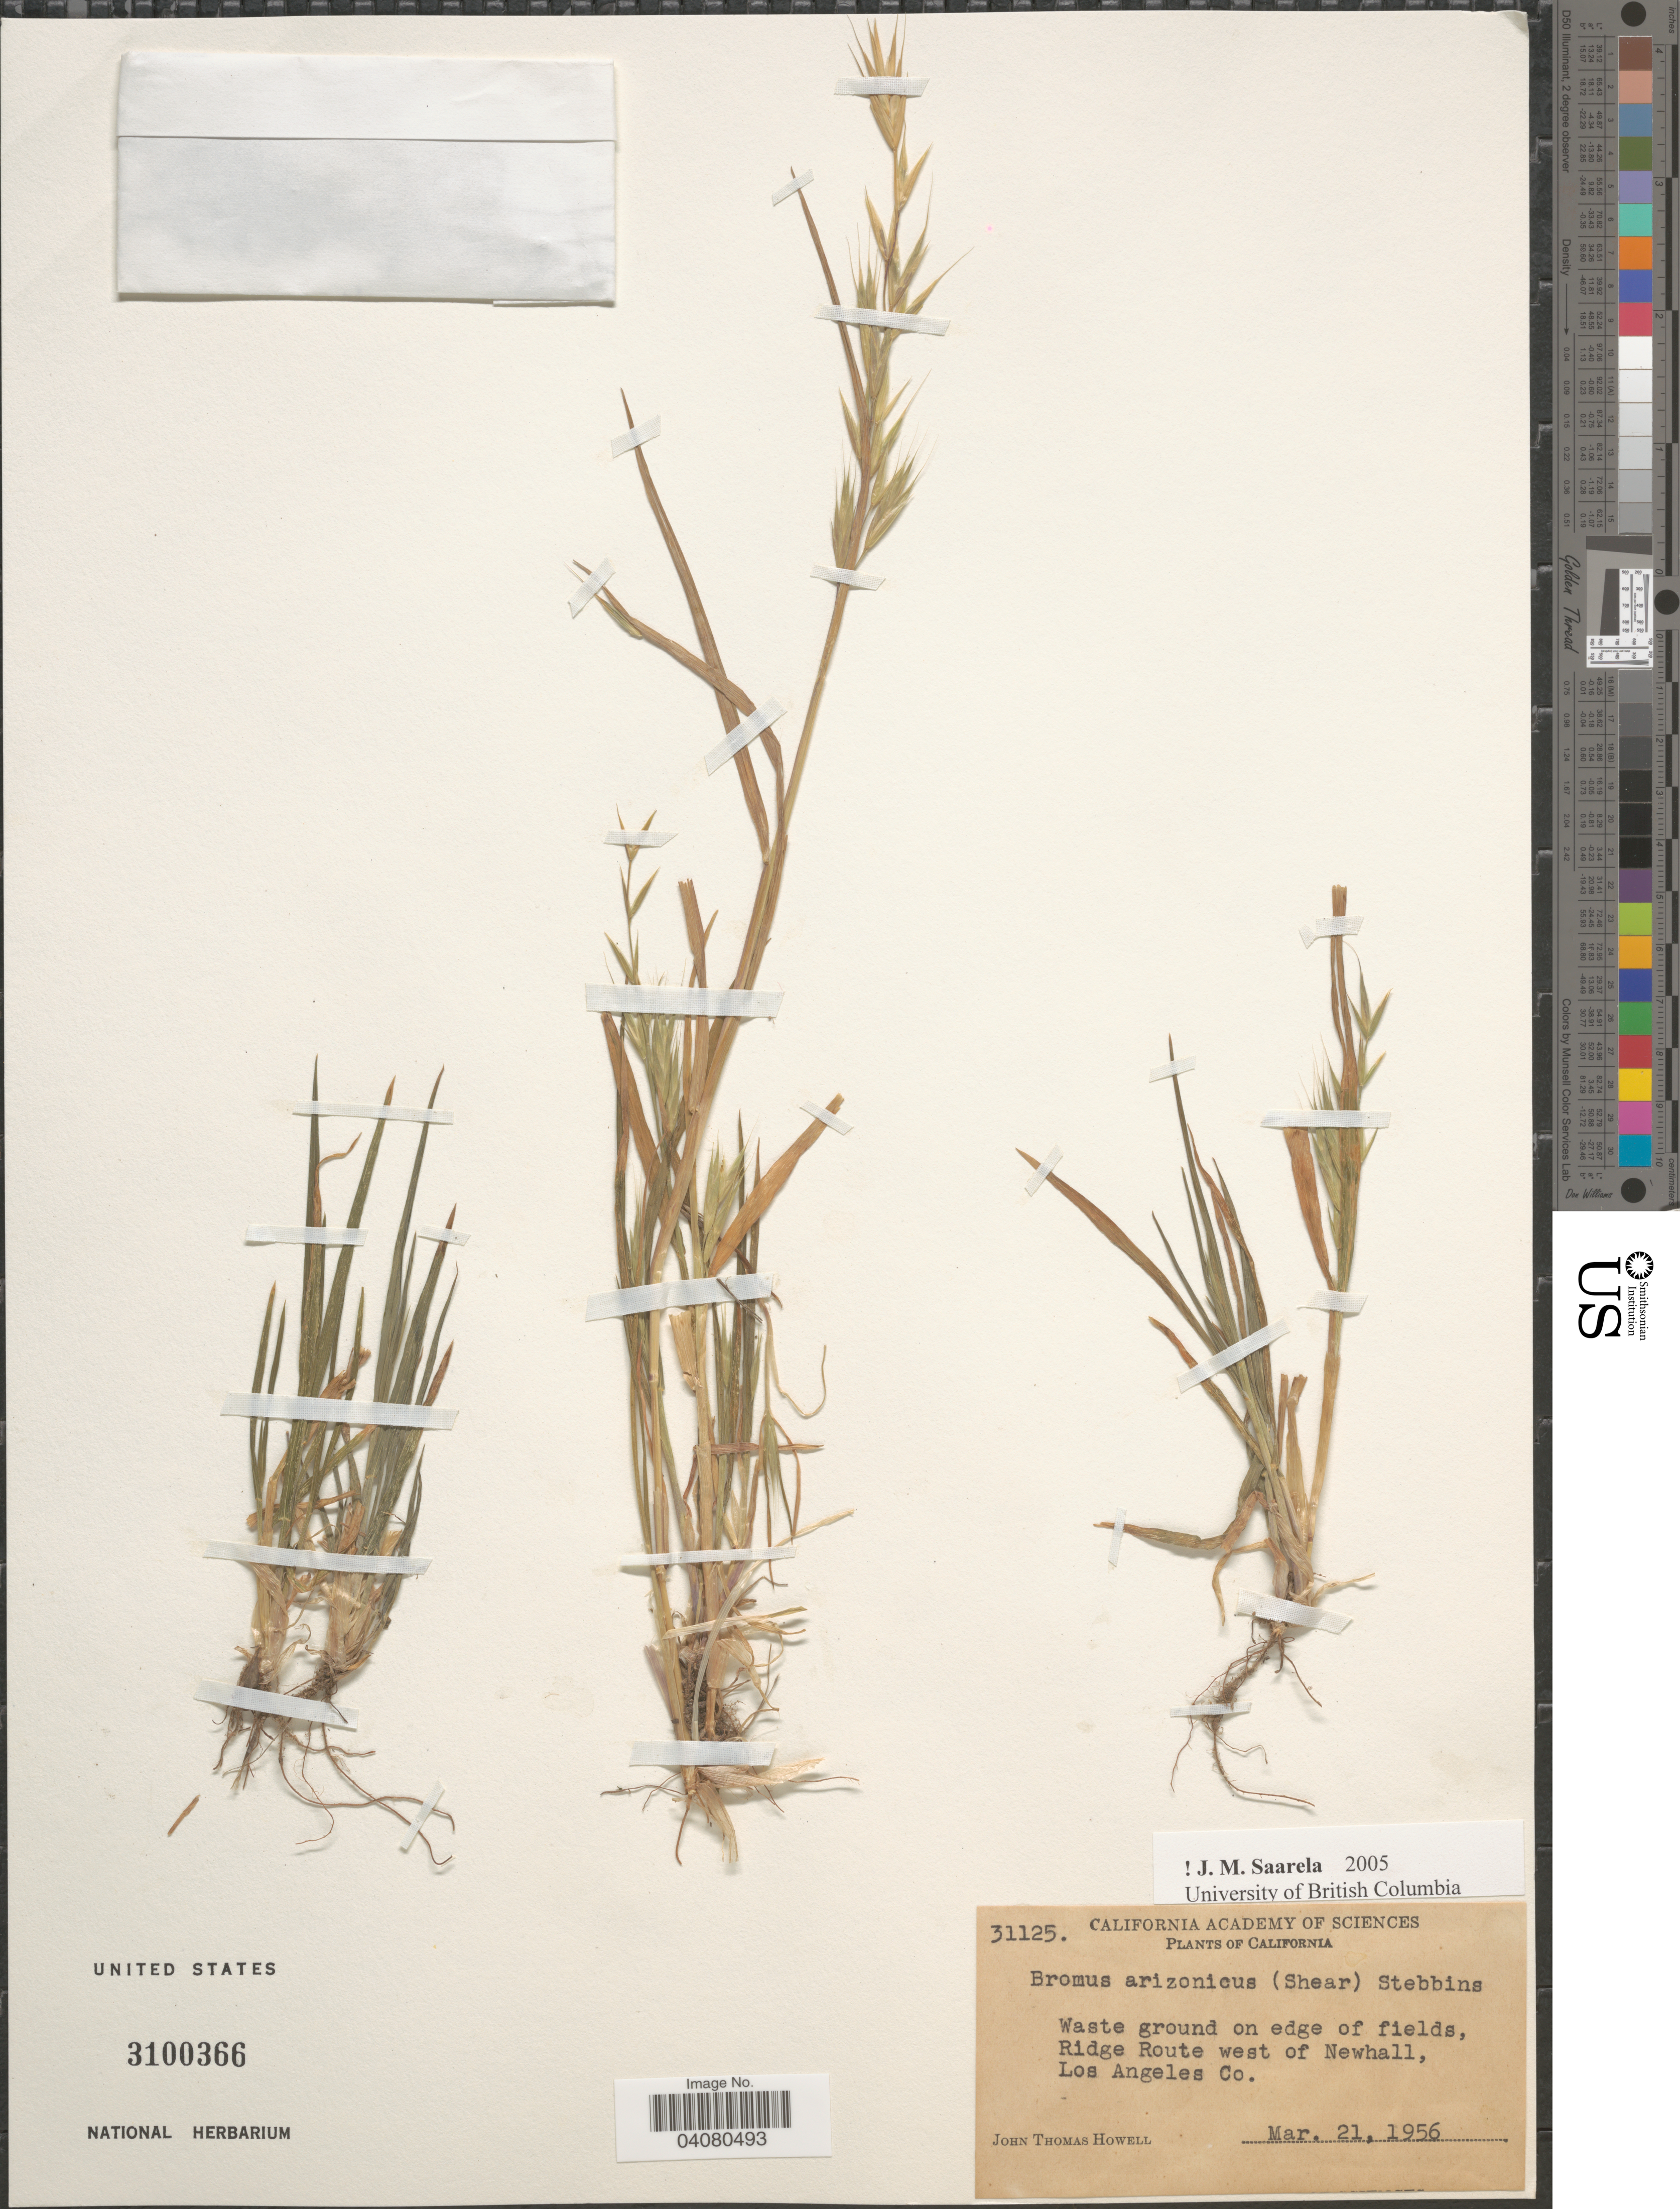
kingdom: Plantae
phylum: Tracheophyta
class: Liliopsida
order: Poales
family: Poaceae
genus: Bromus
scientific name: Bromus arenarius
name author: Labill.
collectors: J. T. Howell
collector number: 31125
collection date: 1956-03-21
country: United States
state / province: California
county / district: Los Angeles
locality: Waste ground on edge of fields, Ridge Route west of Newhall, Los Angeles Co.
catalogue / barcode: US 3100366